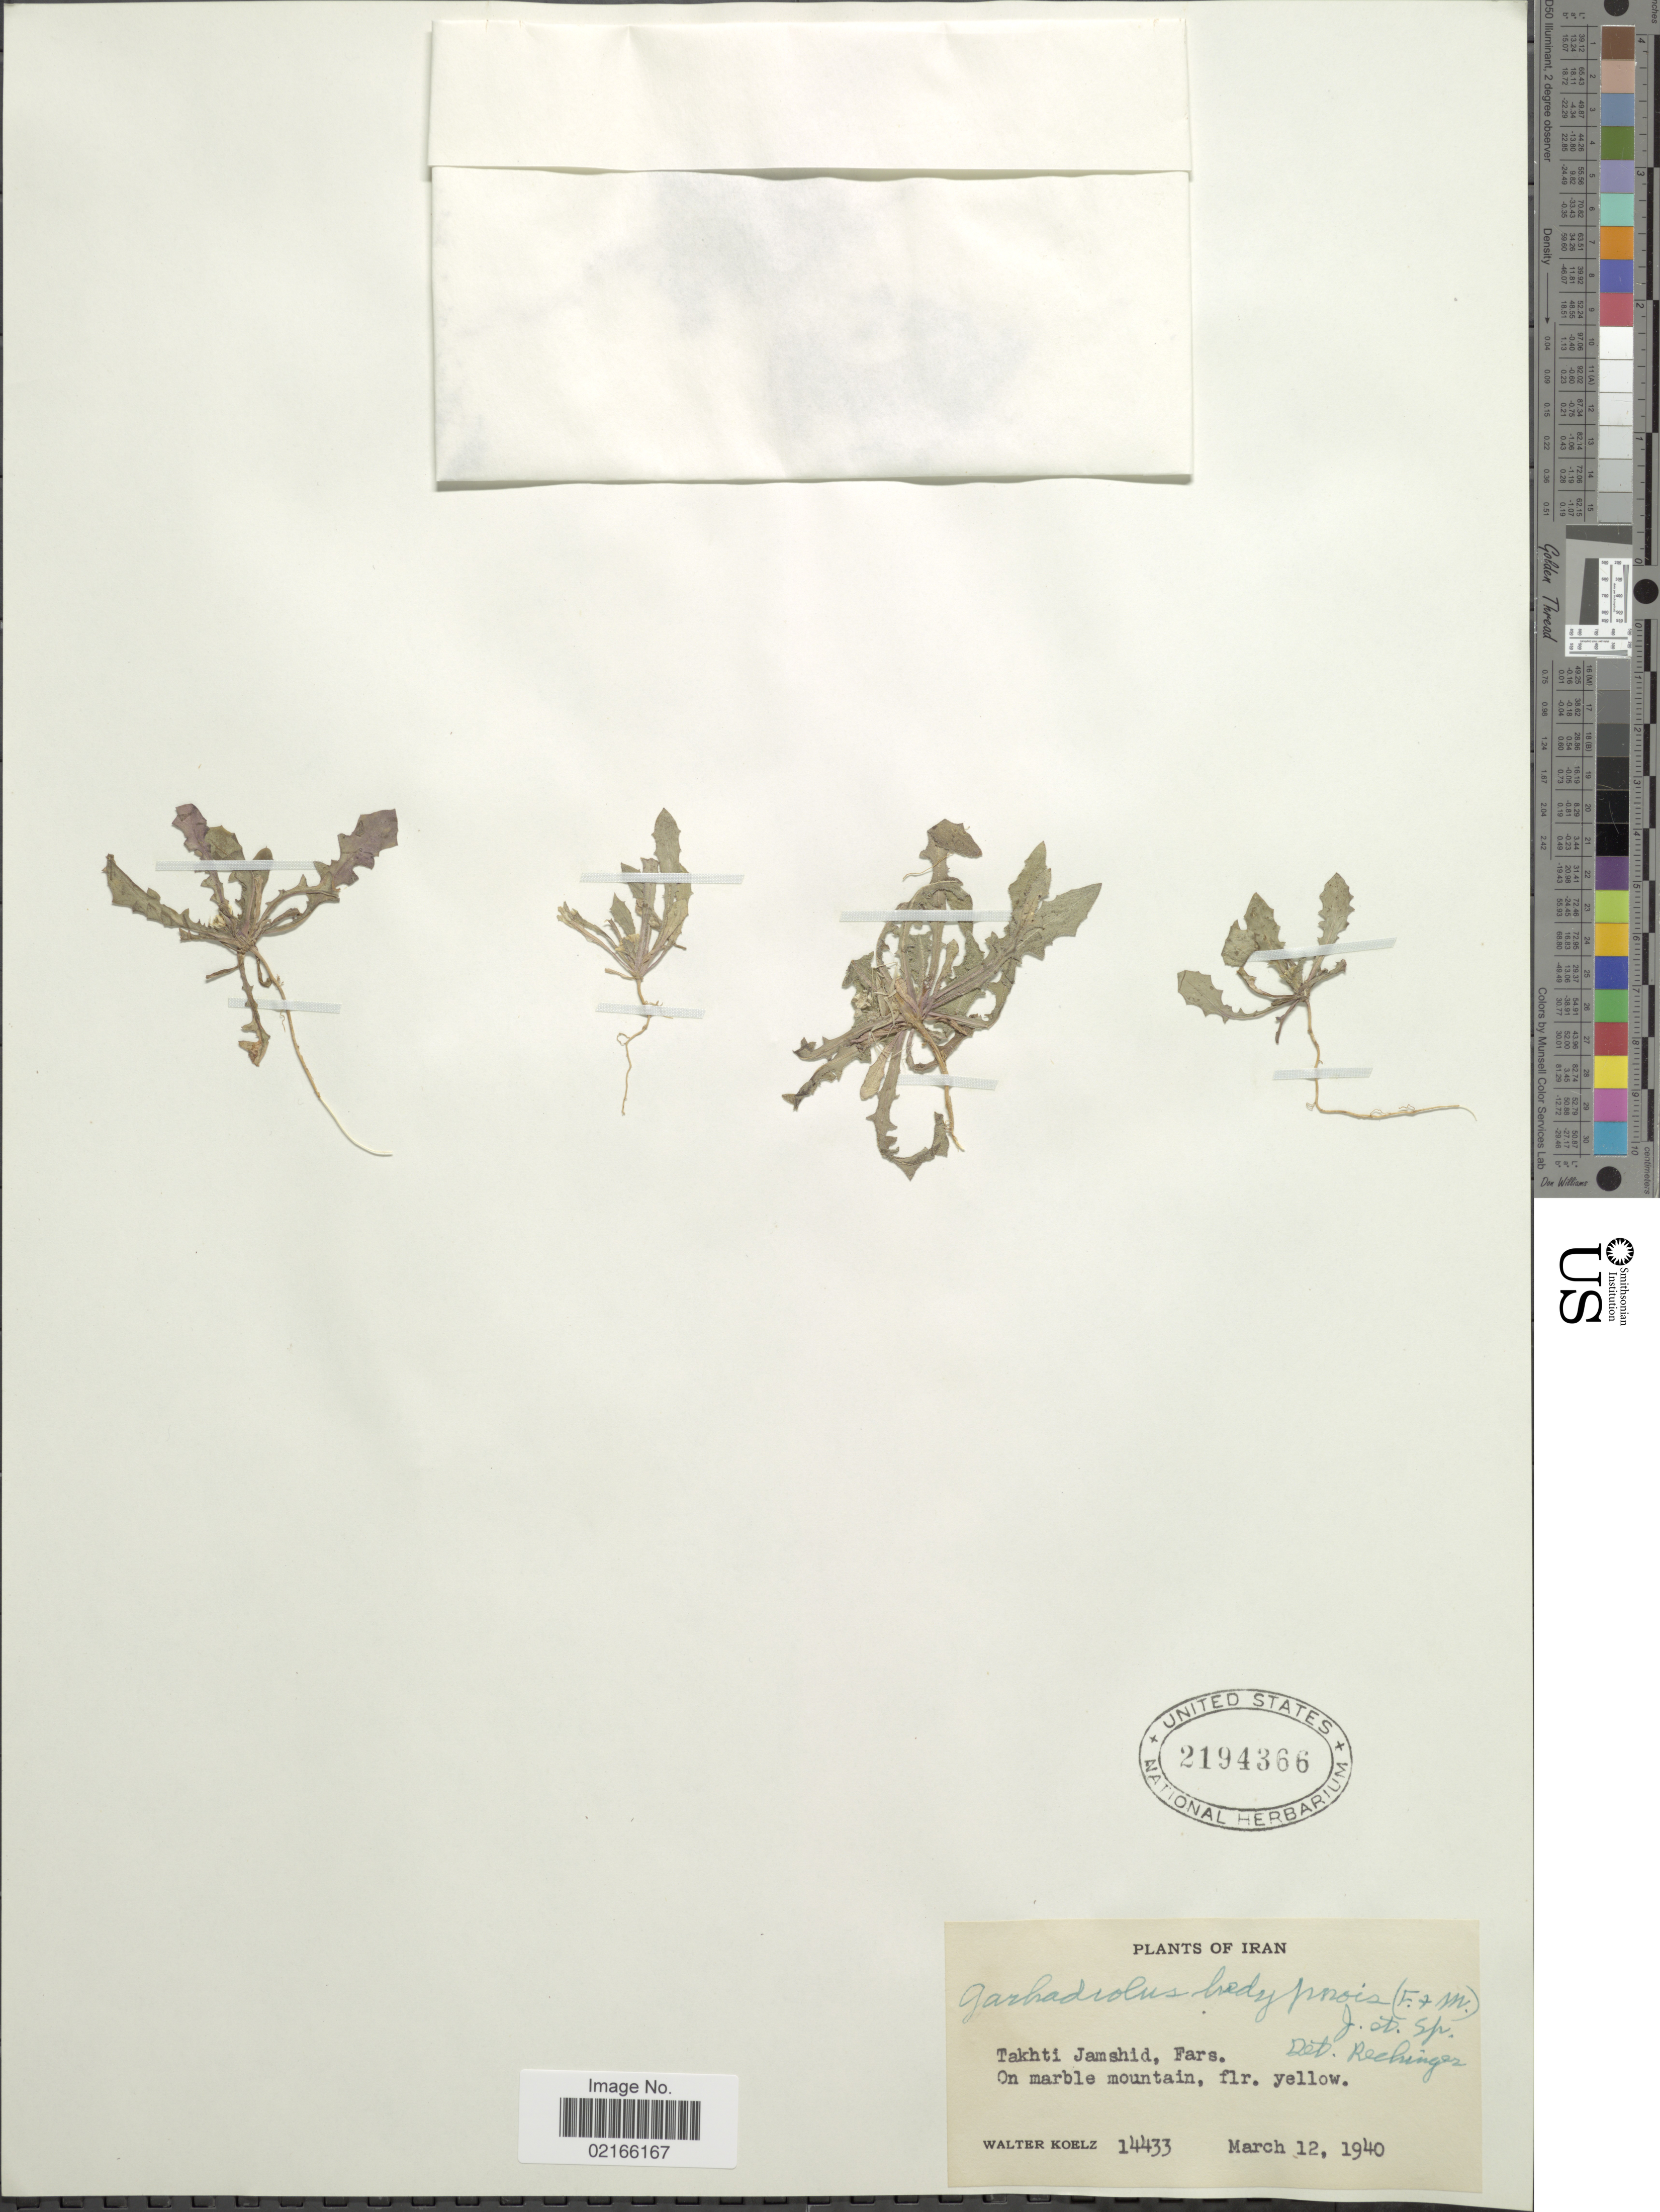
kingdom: Plantae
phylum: Tracheophyta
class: Magnoliopsida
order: Asterales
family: Asteraceae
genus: Garhadiolus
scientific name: Garhadiolus hedypnois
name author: Jaub. & Spach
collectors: W. N. Koelz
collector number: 14433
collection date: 1940-03-12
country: Iran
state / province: Fars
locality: Takhti Jamshid, on marble mountain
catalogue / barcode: US 2194366